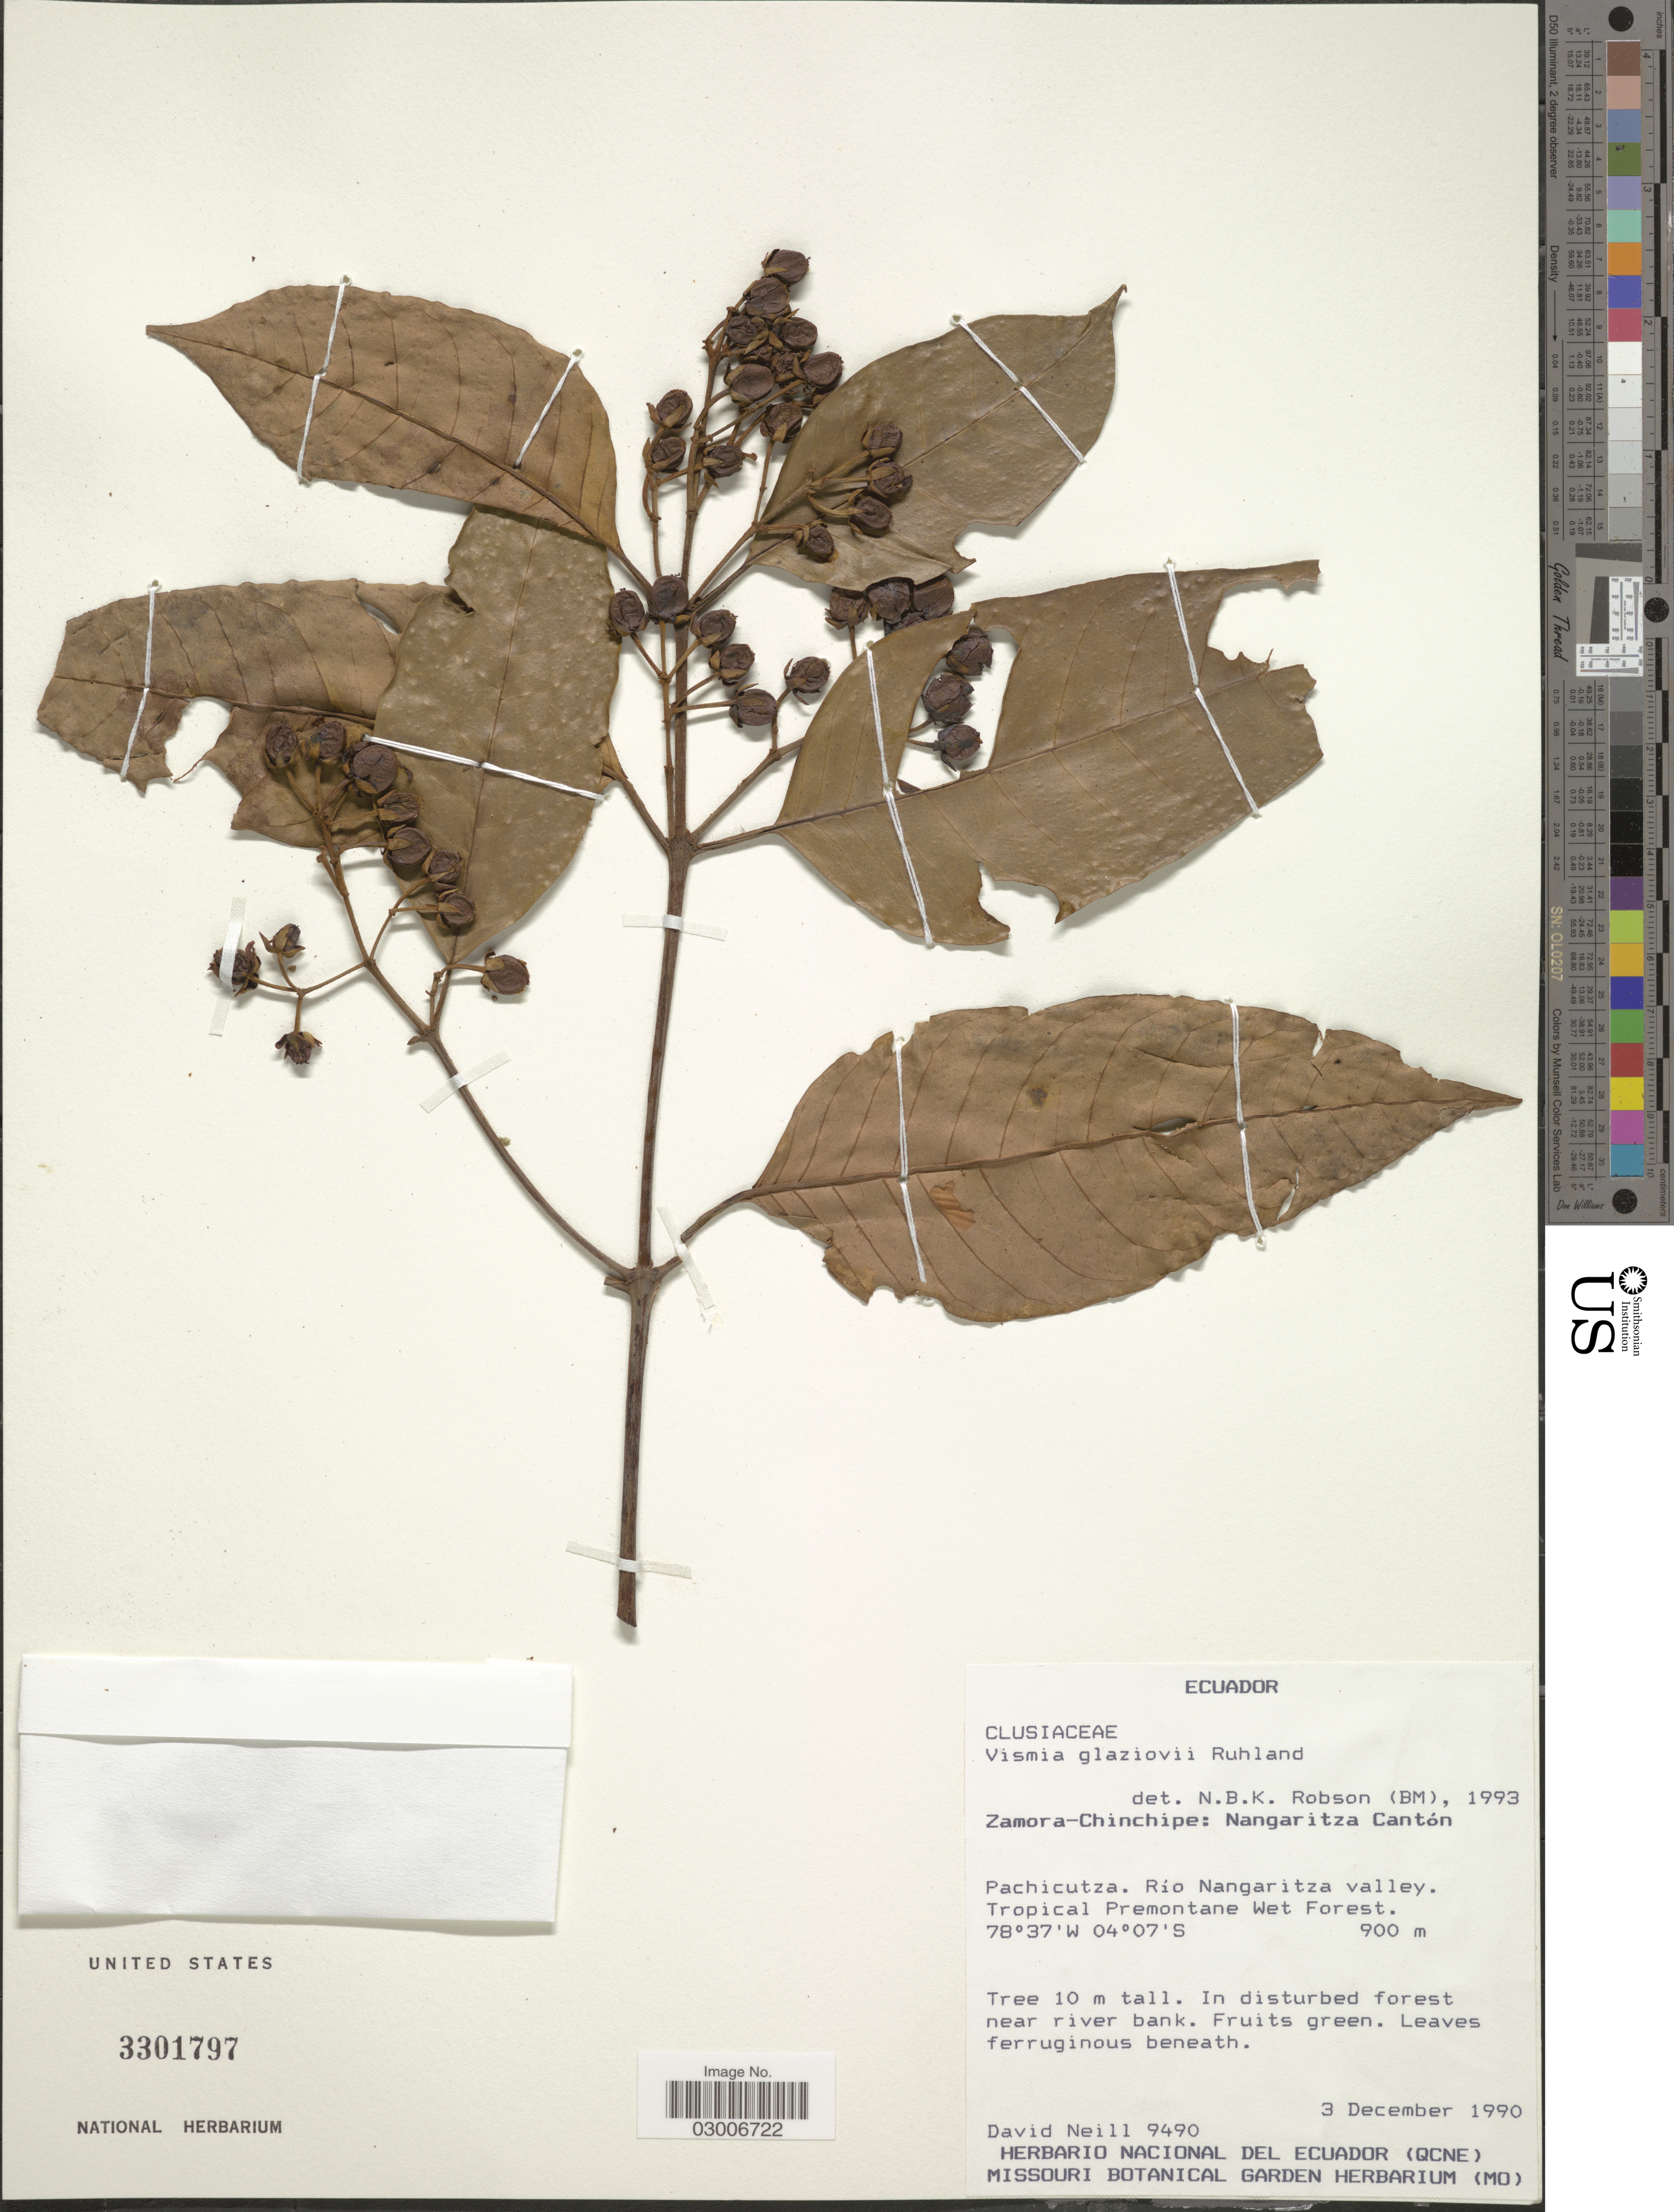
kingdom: Plantae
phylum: Tracheophyta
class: Magnoliopsida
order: Malpighiales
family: Hypericaceae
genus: Vismia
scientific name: Vismia glaziovii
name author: Ruhland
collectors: D. Neill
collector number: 9490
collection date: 1990-12-03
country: Ecuador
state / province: Zamora-Chinchipe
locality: Nangaritza Cantón, Pachicutza, Río Nangaritza valley.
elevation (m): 900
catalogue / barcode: US 3301797